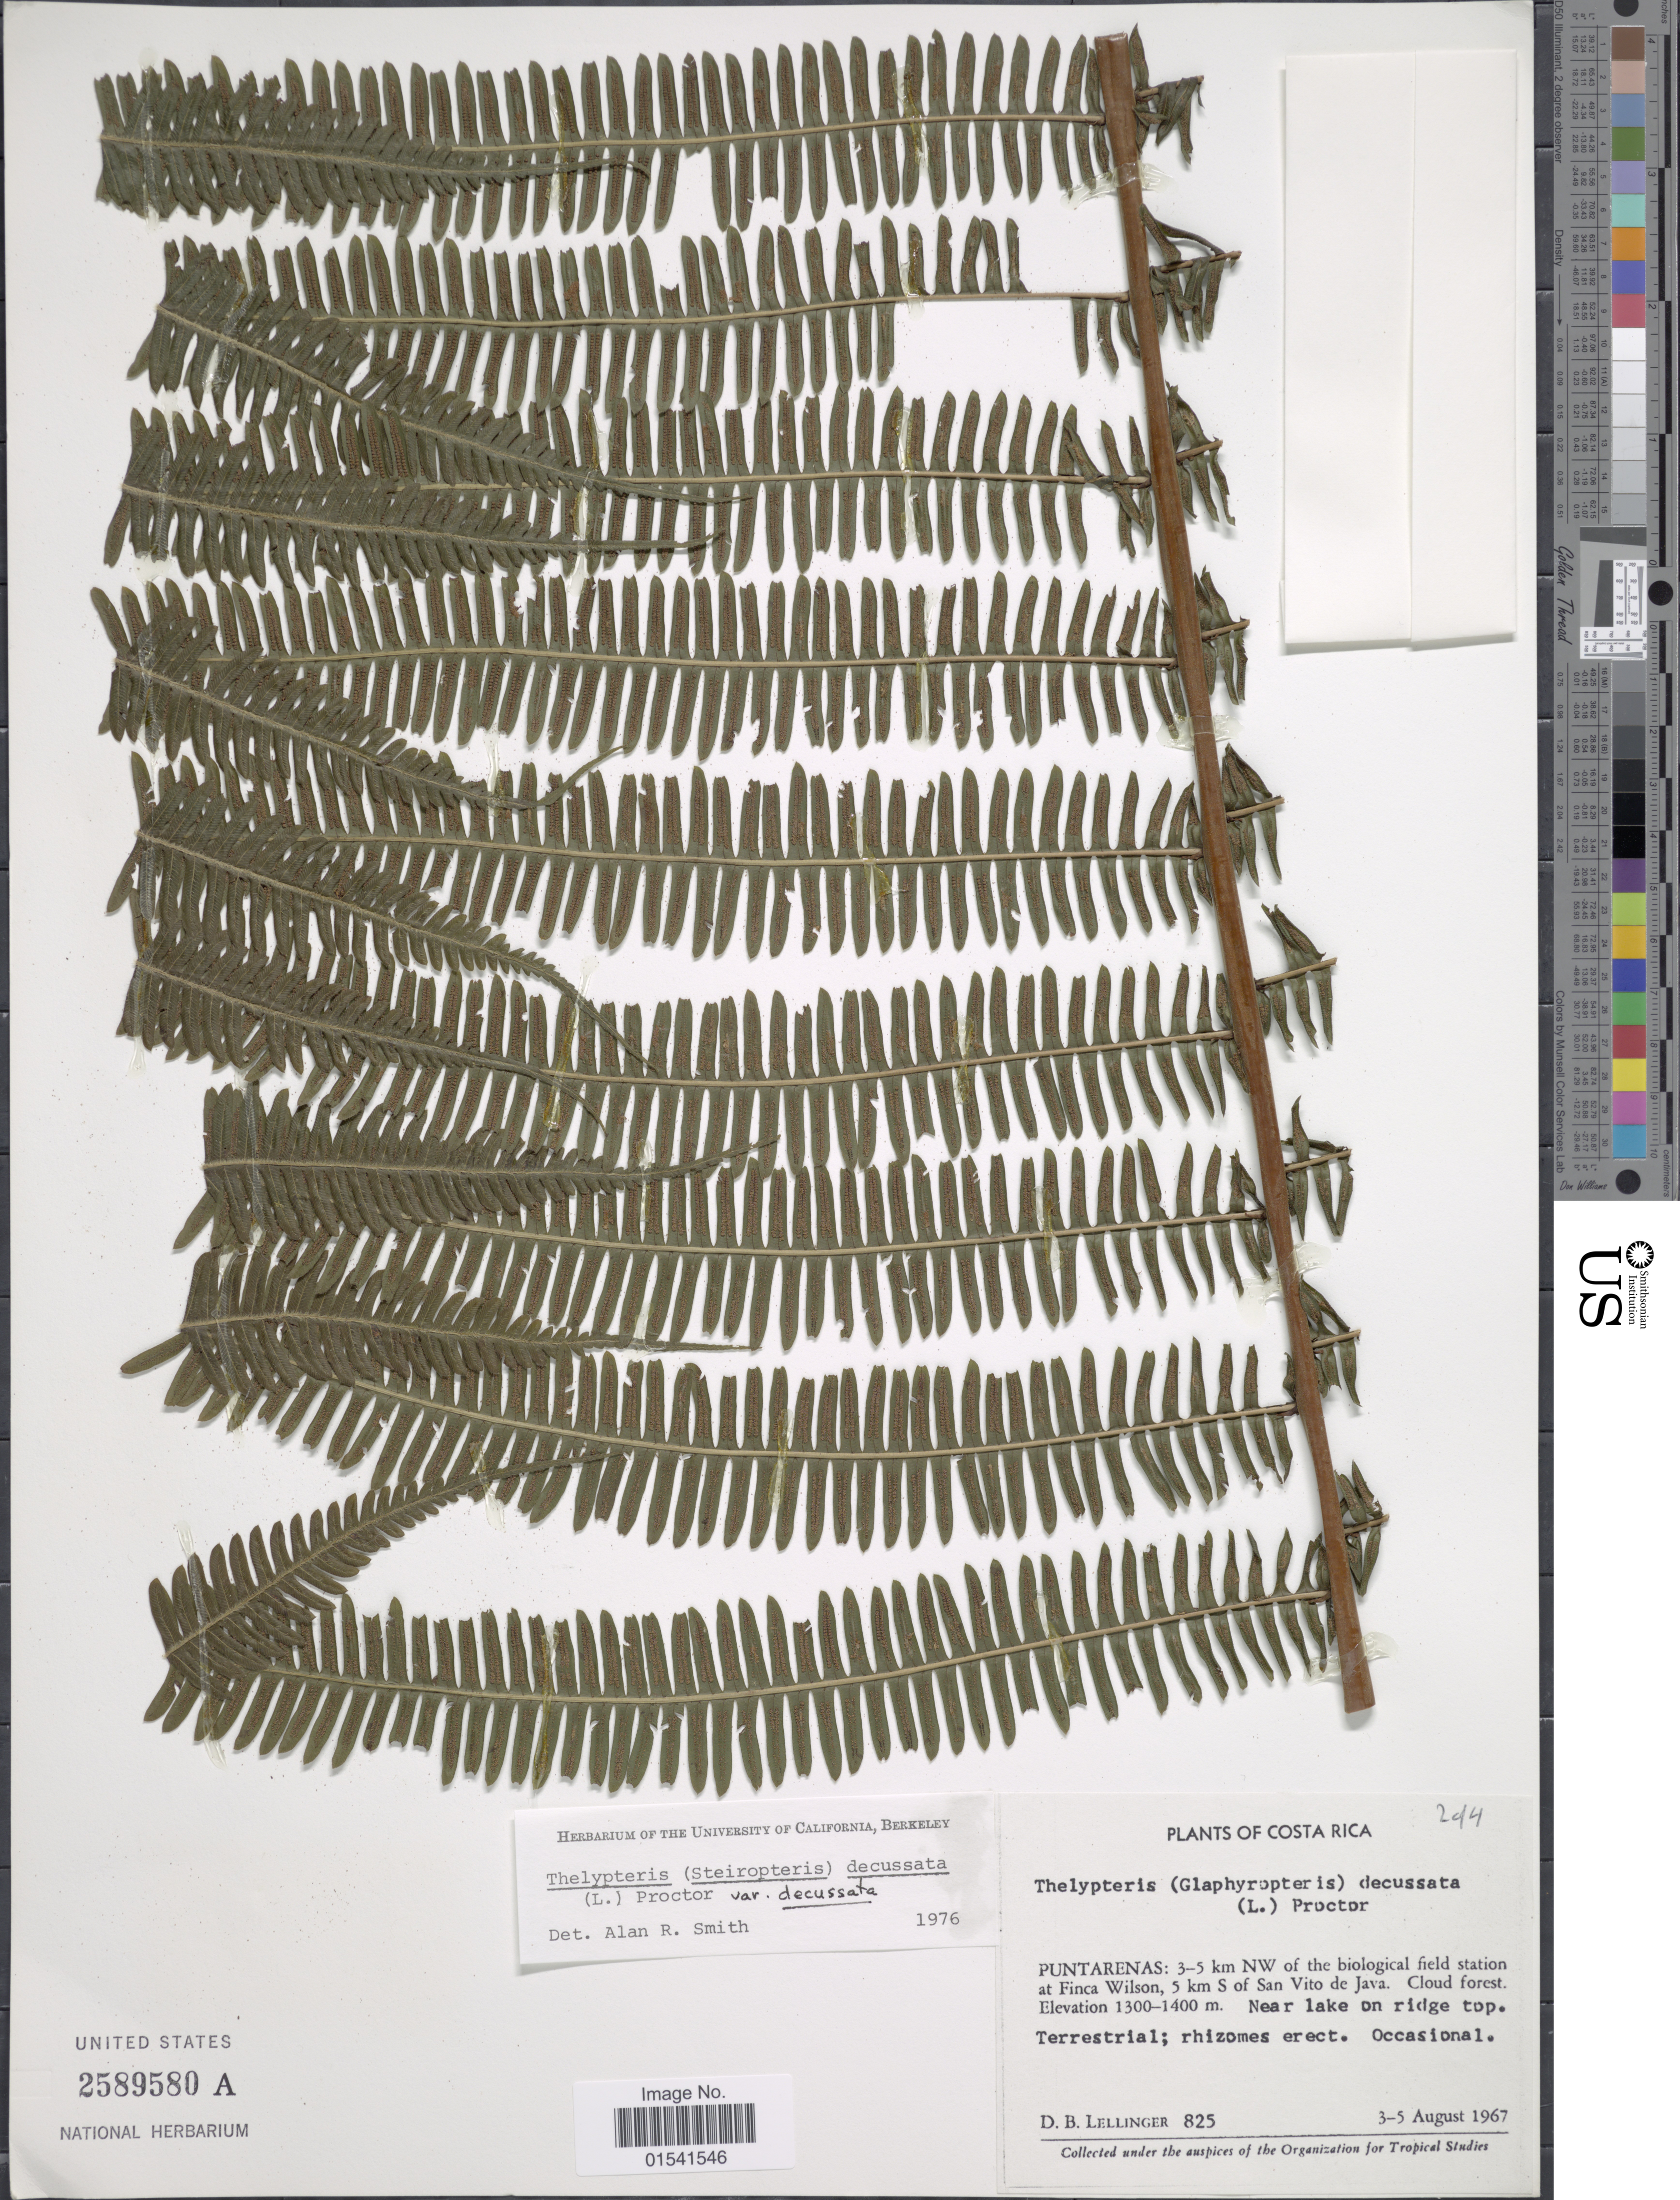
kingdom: Plantae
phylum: Tracheophyta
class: Polypodiopsida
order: Polypodiales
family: Thelypteridaceae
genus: Steiropteris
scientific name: Steiropteris decussata var. decussata (L.) comb. nov., ined. 2015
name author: (L.)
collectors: D. B. Lellinger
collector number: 825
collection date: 1967-08-03/1967-08-05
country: Costa Rica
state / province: Puntarenas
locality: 3-5 km NW of the biological field station at Finca Wilson, 5 km S of San Vito de Java. Near lake on ridge top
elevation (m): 1300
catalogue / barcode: US 2589580A